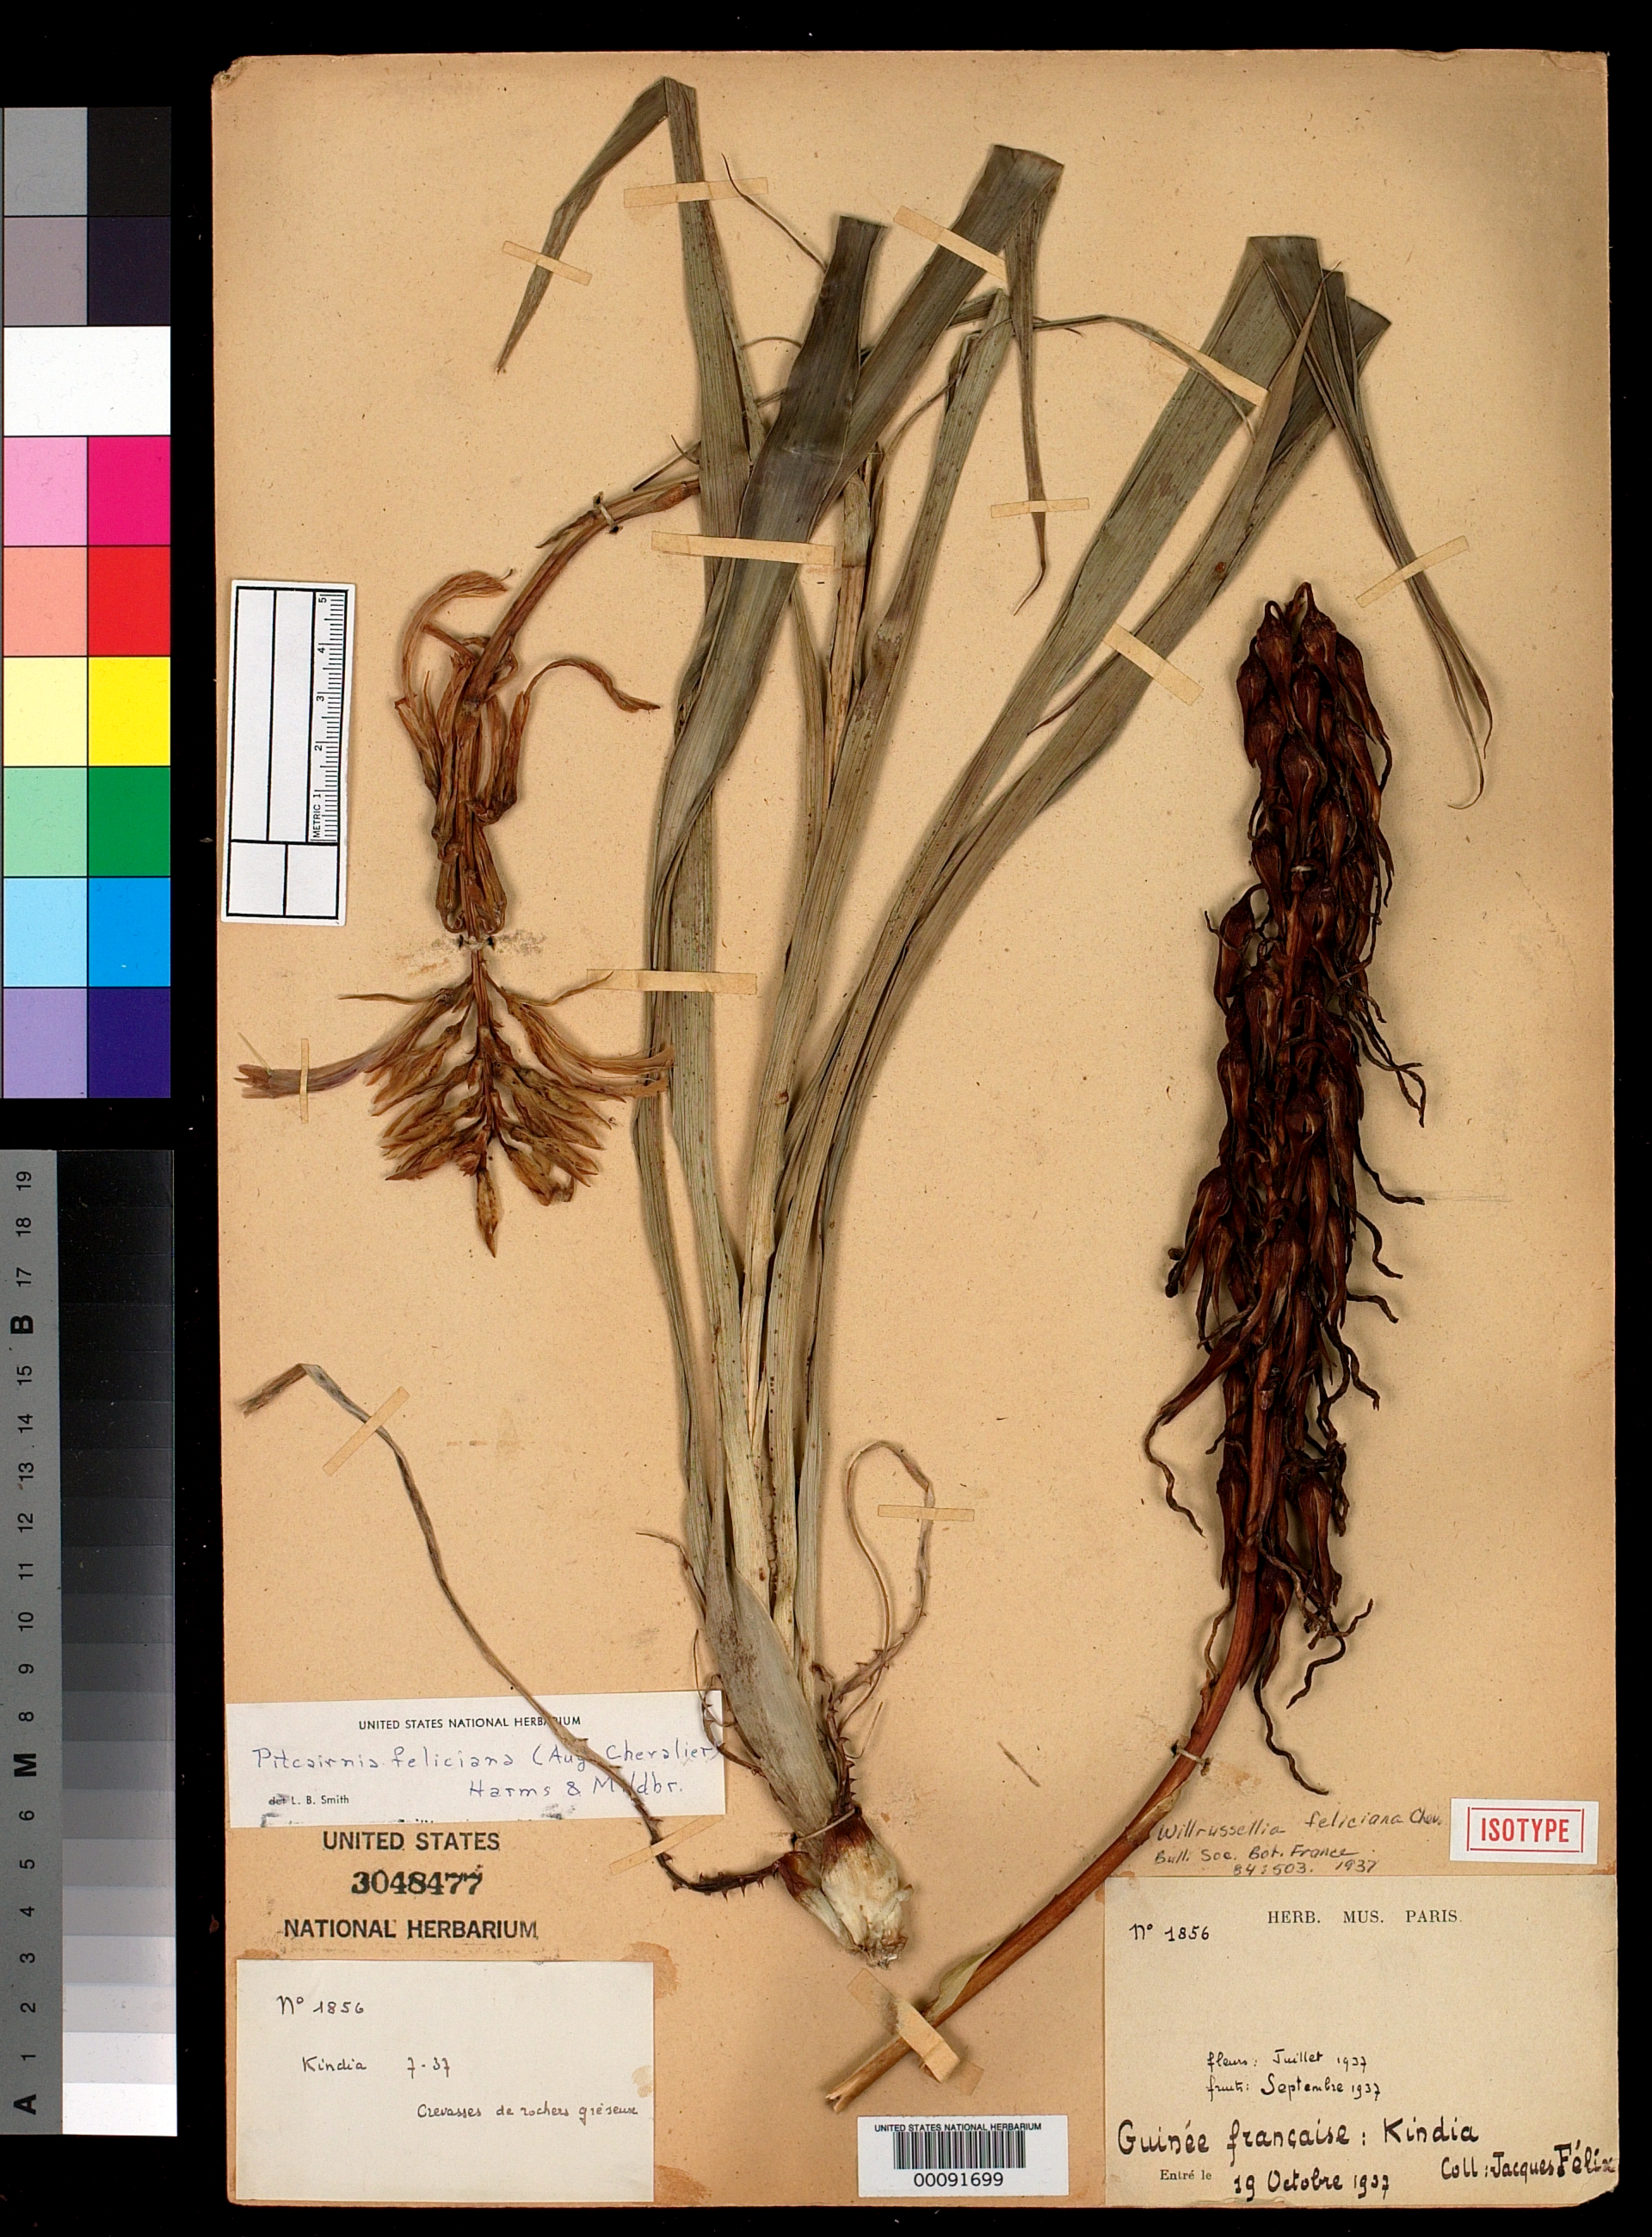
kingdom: Plantae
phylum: Tracheophyta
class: Liliopsida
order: Poales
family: Bromeliaceae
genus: Willrussellia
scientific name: Willrussellia feliciana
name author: A. Chev.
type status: Isotype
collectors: H. Jacques-Félix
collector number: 1856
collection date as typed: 19 Oct 1937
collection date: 1937-10-19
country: Guinea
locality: Kindia.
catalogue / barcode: US 3048477